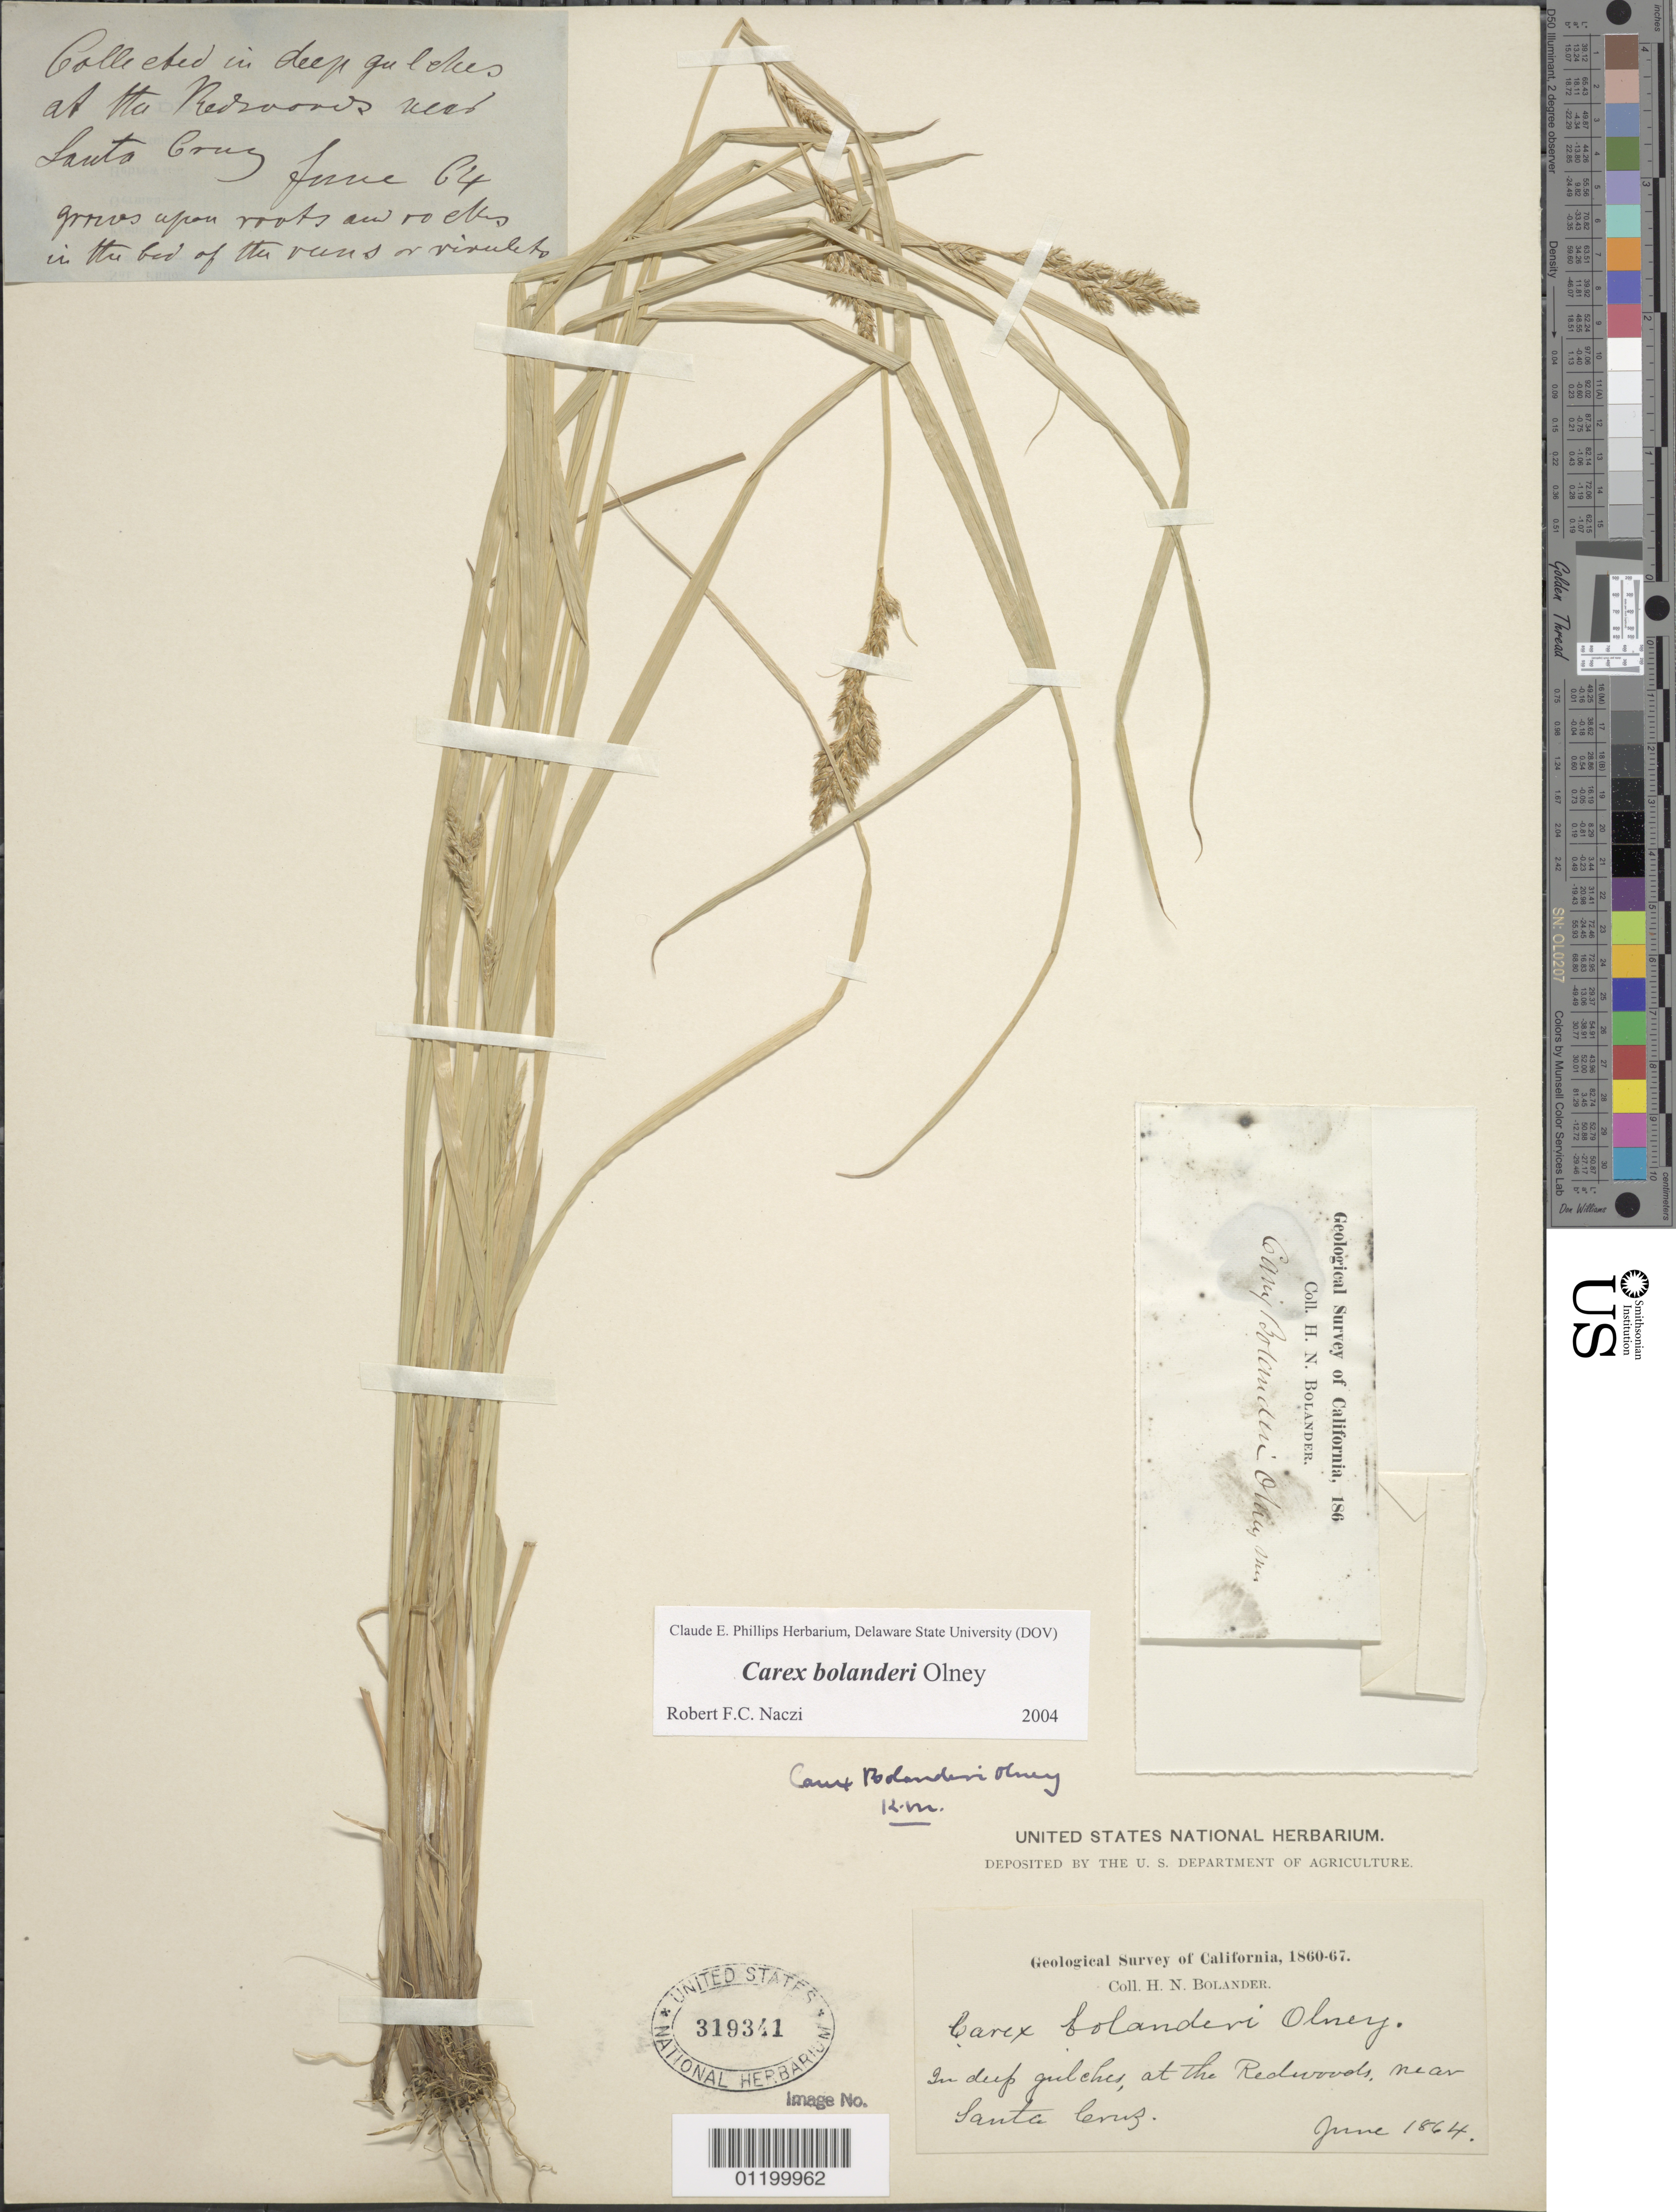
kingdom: Plantae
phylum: Tracheophyta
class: Liliopsida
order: Poales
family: Cyperaceae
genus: Carex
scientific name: Carex bolanderi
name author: Olney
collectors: H. Bolander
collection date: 1864-06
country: United States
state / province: California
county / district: Santa Cruz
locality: In deep gulches, at the Redwoods, near Santa Cruz.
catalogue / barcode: US 319341